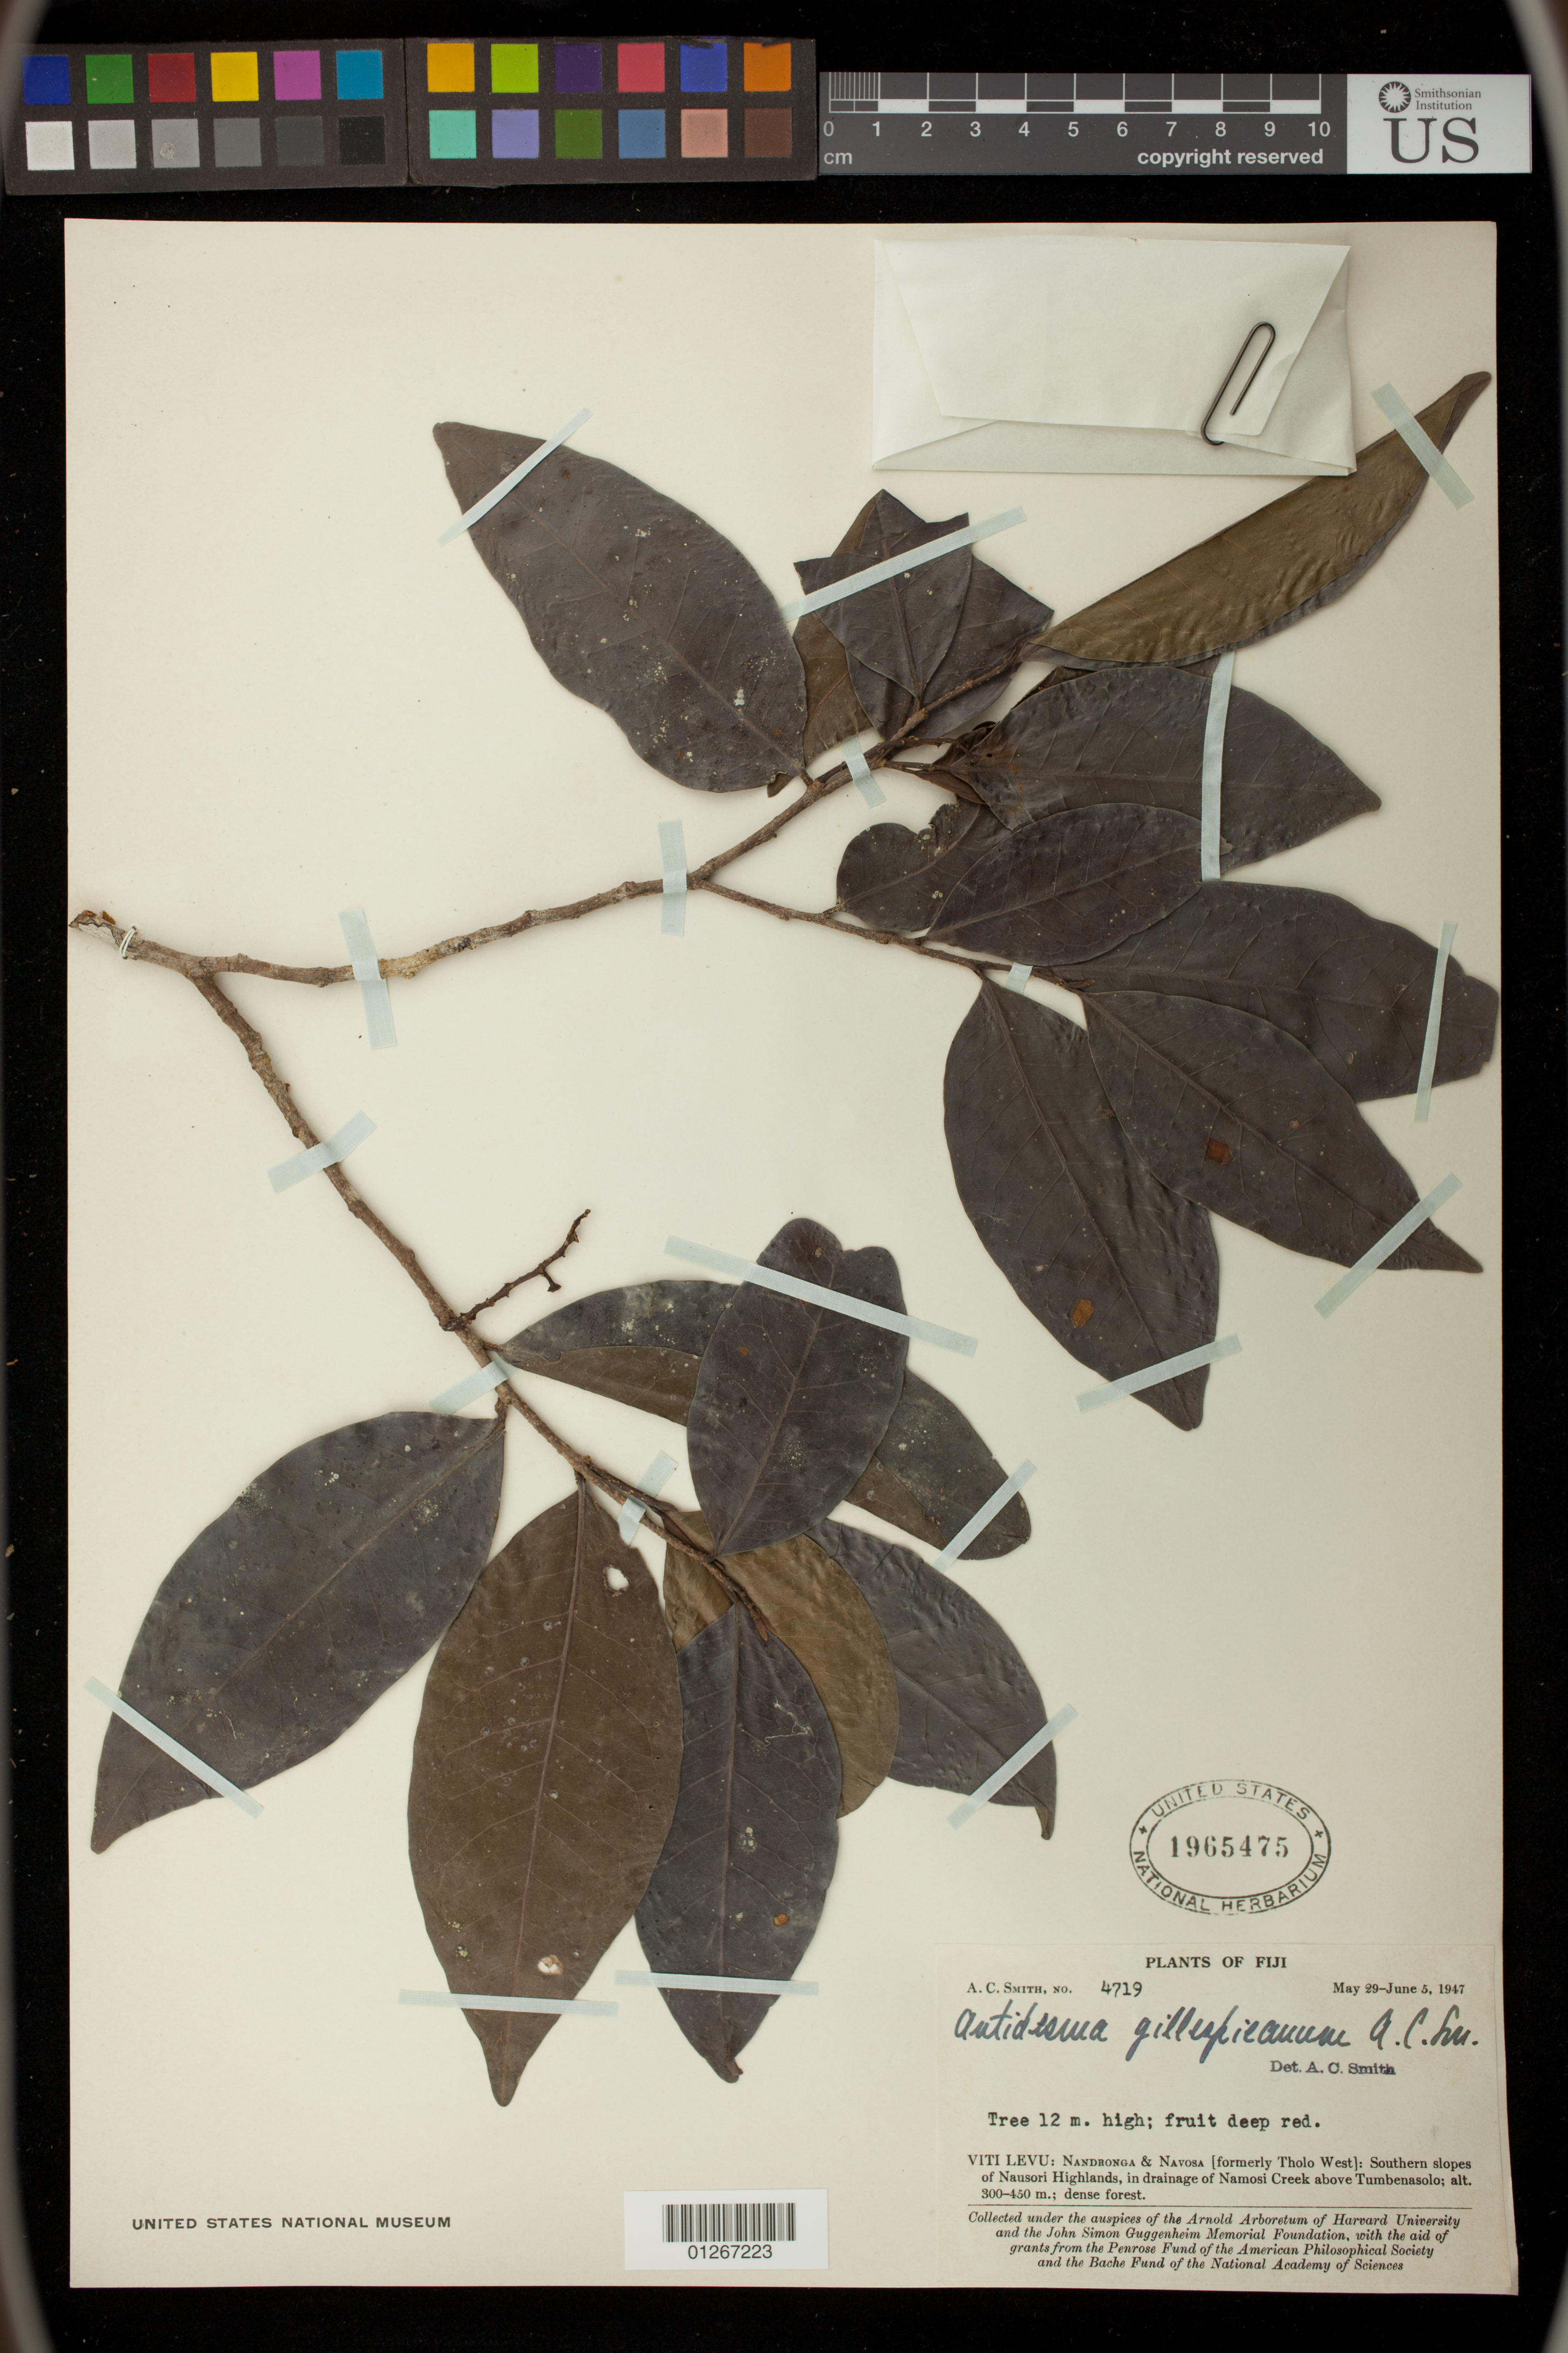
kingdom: Plantae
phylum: Tracheophyta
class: Magnoliopsida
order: Malpighiales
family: Phyllanthaceae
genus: Antidesma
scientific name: Antidesma gillespieanum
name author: A.C. Sm.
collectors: A. C. Smith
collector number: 4719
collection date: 1947-05-29/1947-06-05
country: Fiji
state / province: Western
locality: Viti Levu: Nandronga & Navosa (formerly Tholo West): Southern slopes of Nausori Highlands in drainage of Namosi Creek above Tumbenasolo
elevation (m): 300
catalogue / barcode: US 1965475